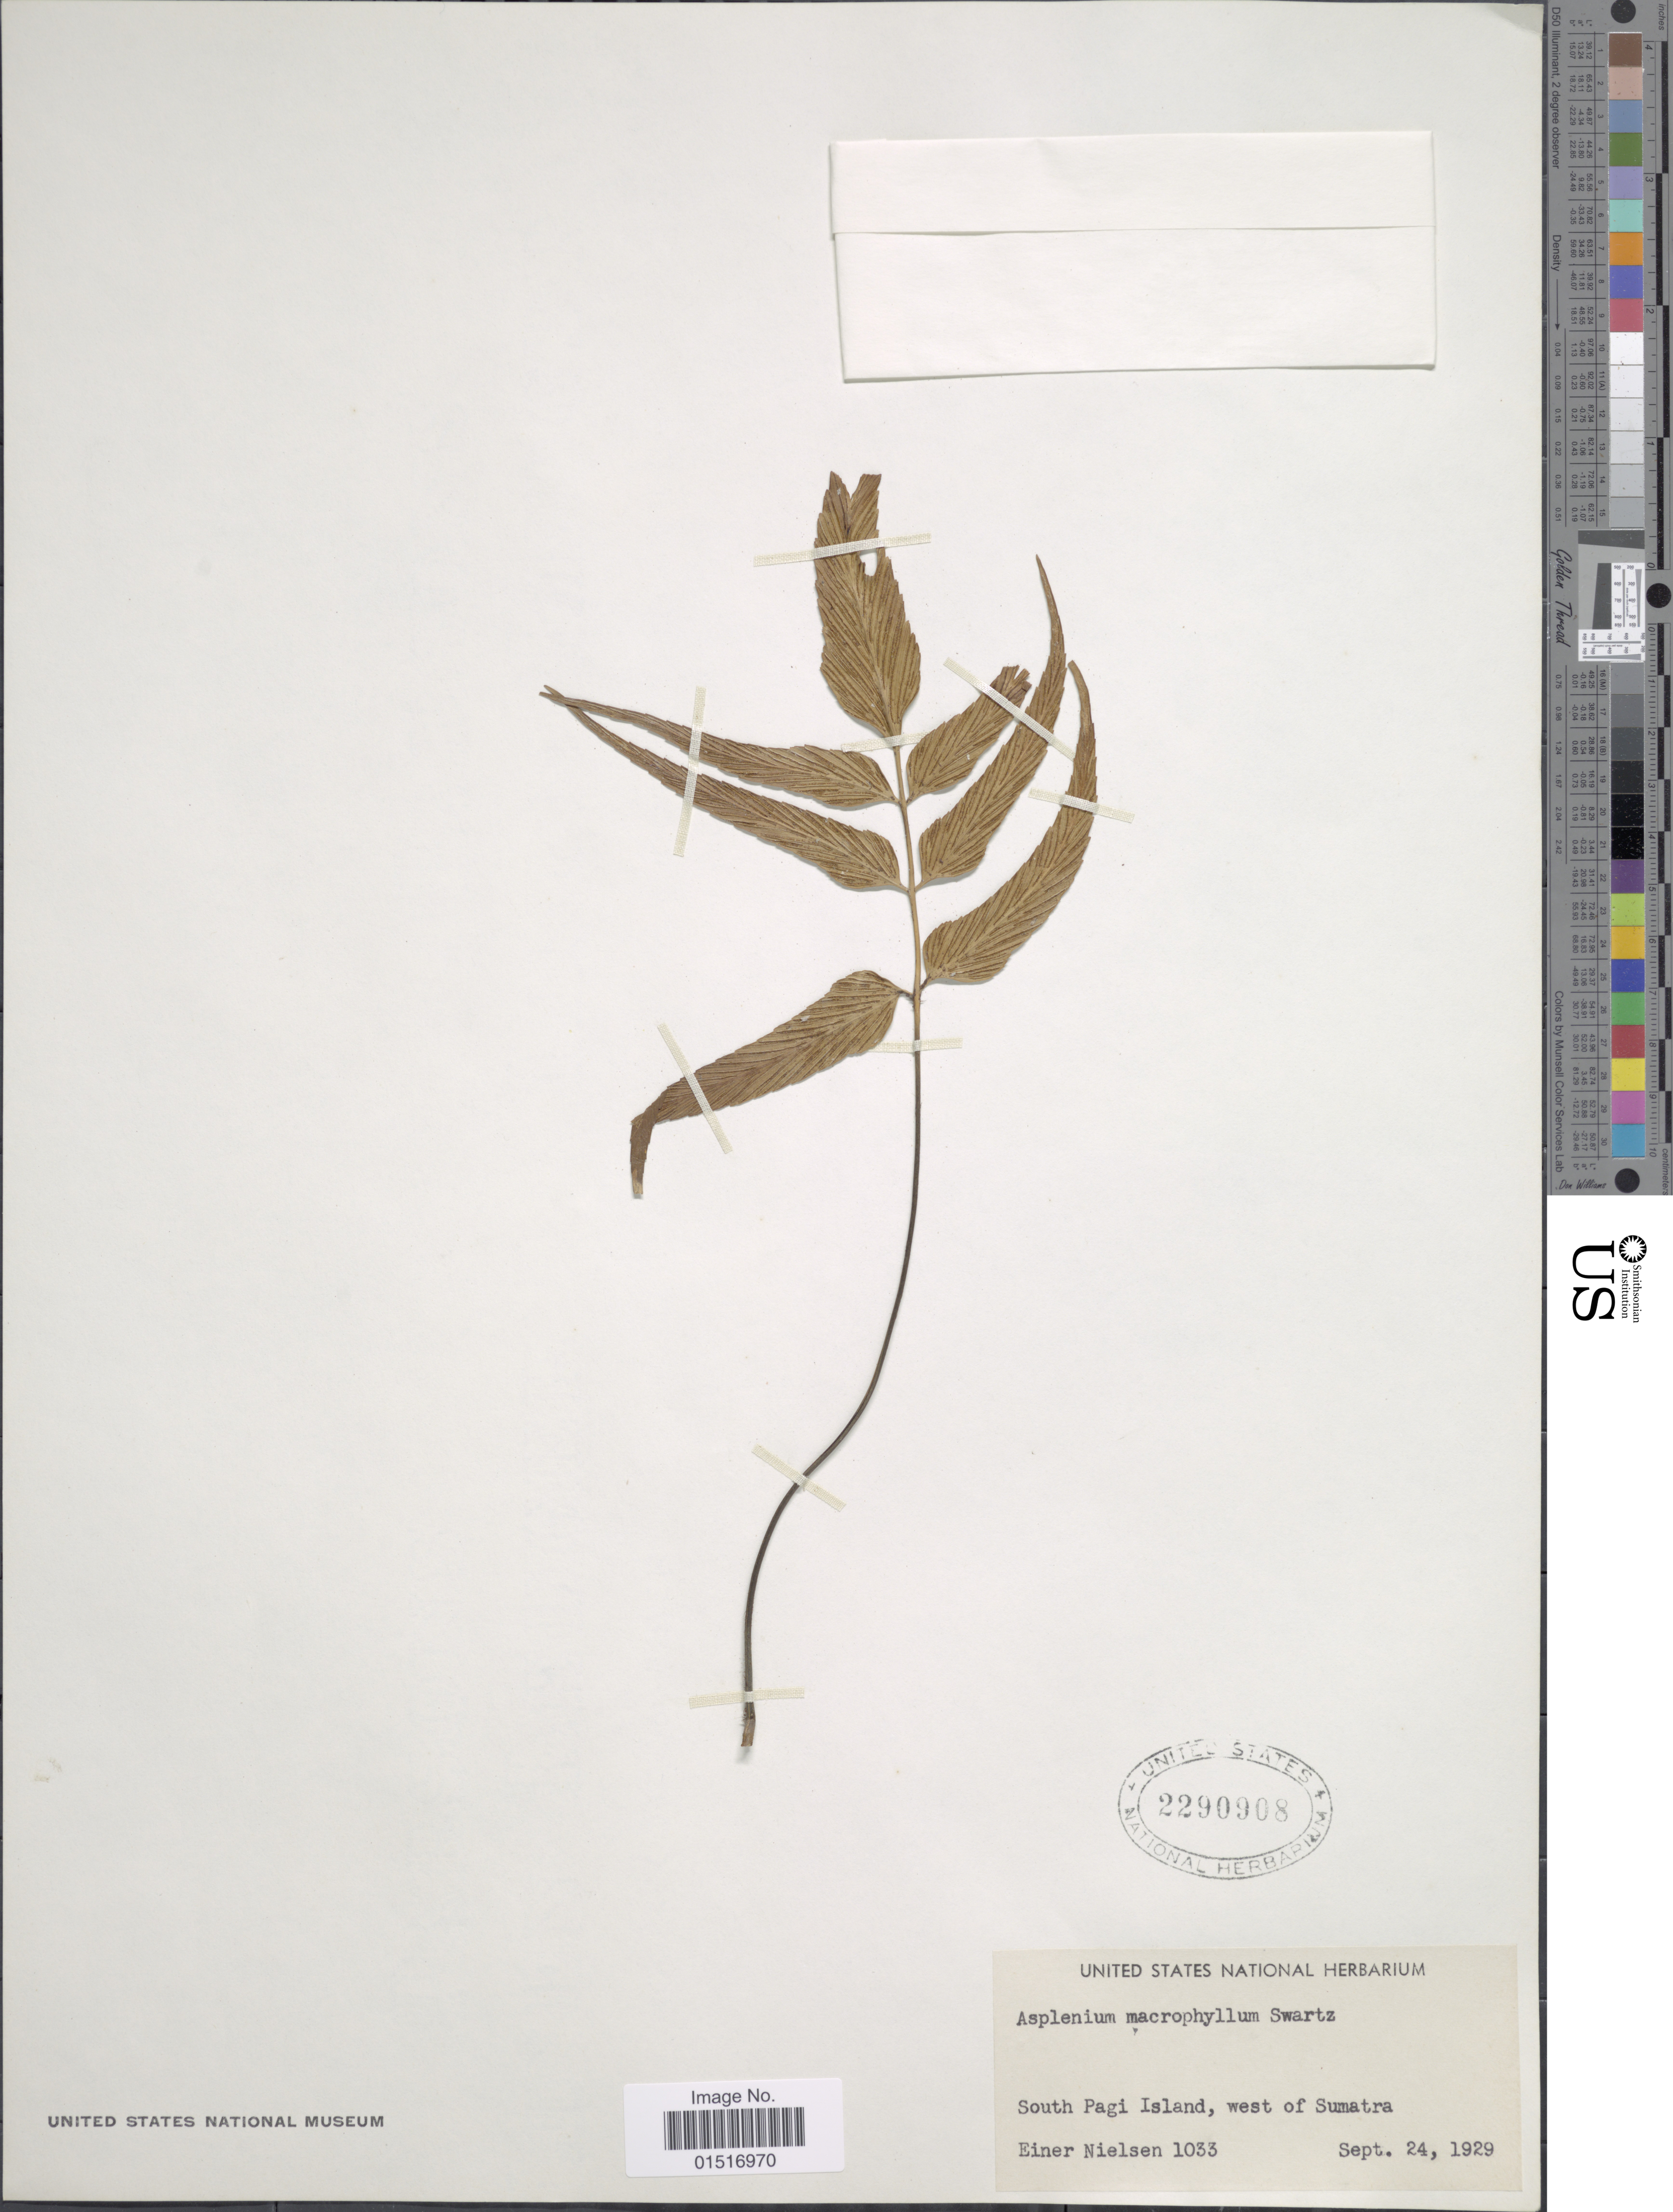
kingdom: Plantae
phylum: Tracheophyta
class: Polypodiopsida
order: Polypodiales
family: Aspleniaceae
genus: Asplenium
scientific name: Asplenium polyodon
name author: G. Forst.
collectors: E. Nielsen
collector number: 1033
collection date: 1929-09-24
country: Indonesia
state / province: Sumatra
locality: South Pagi Island, west of Sumatra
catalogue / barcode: US 2290908